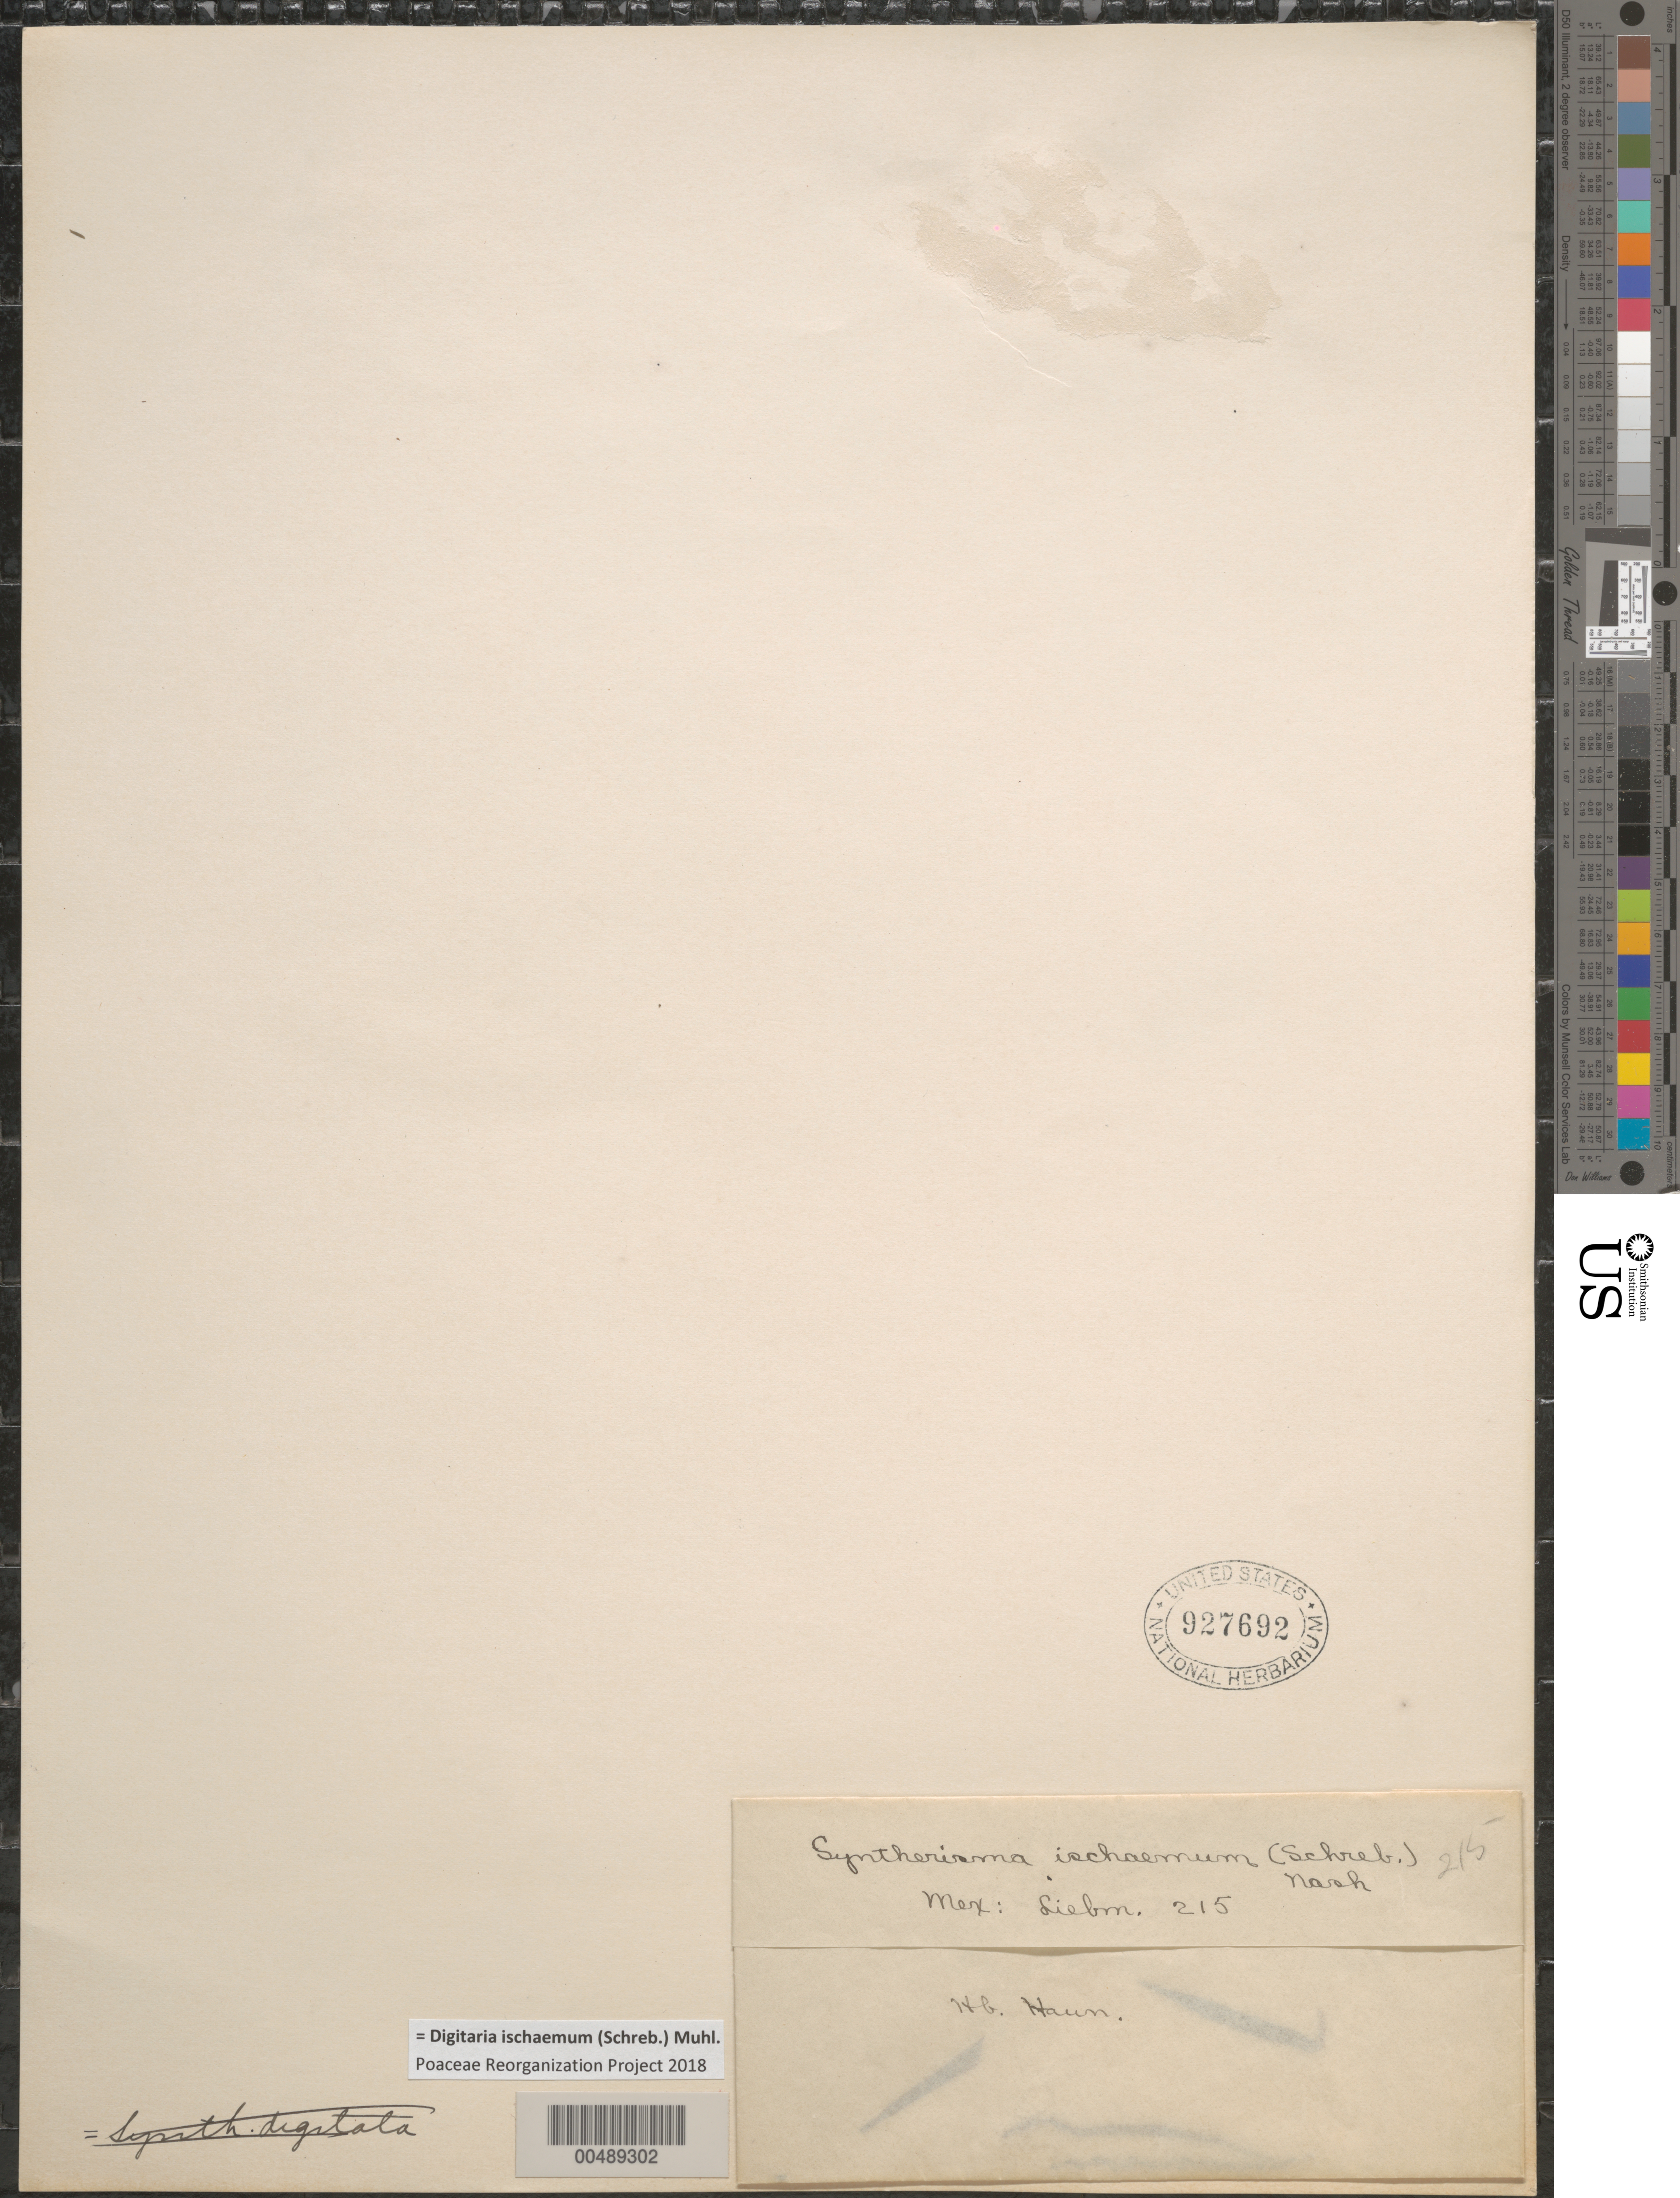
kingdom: Plantae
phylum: Tracheophyta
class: Liliopsida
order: Poales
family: Poaceae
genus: Digitaria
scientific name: Digitaria ischaemum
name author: (Schreber) Schreber ex Muhl.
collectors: F. M. Liebmann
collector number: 215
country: Mexico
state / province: Jalisco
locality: San Ramon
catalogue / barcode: US 927692